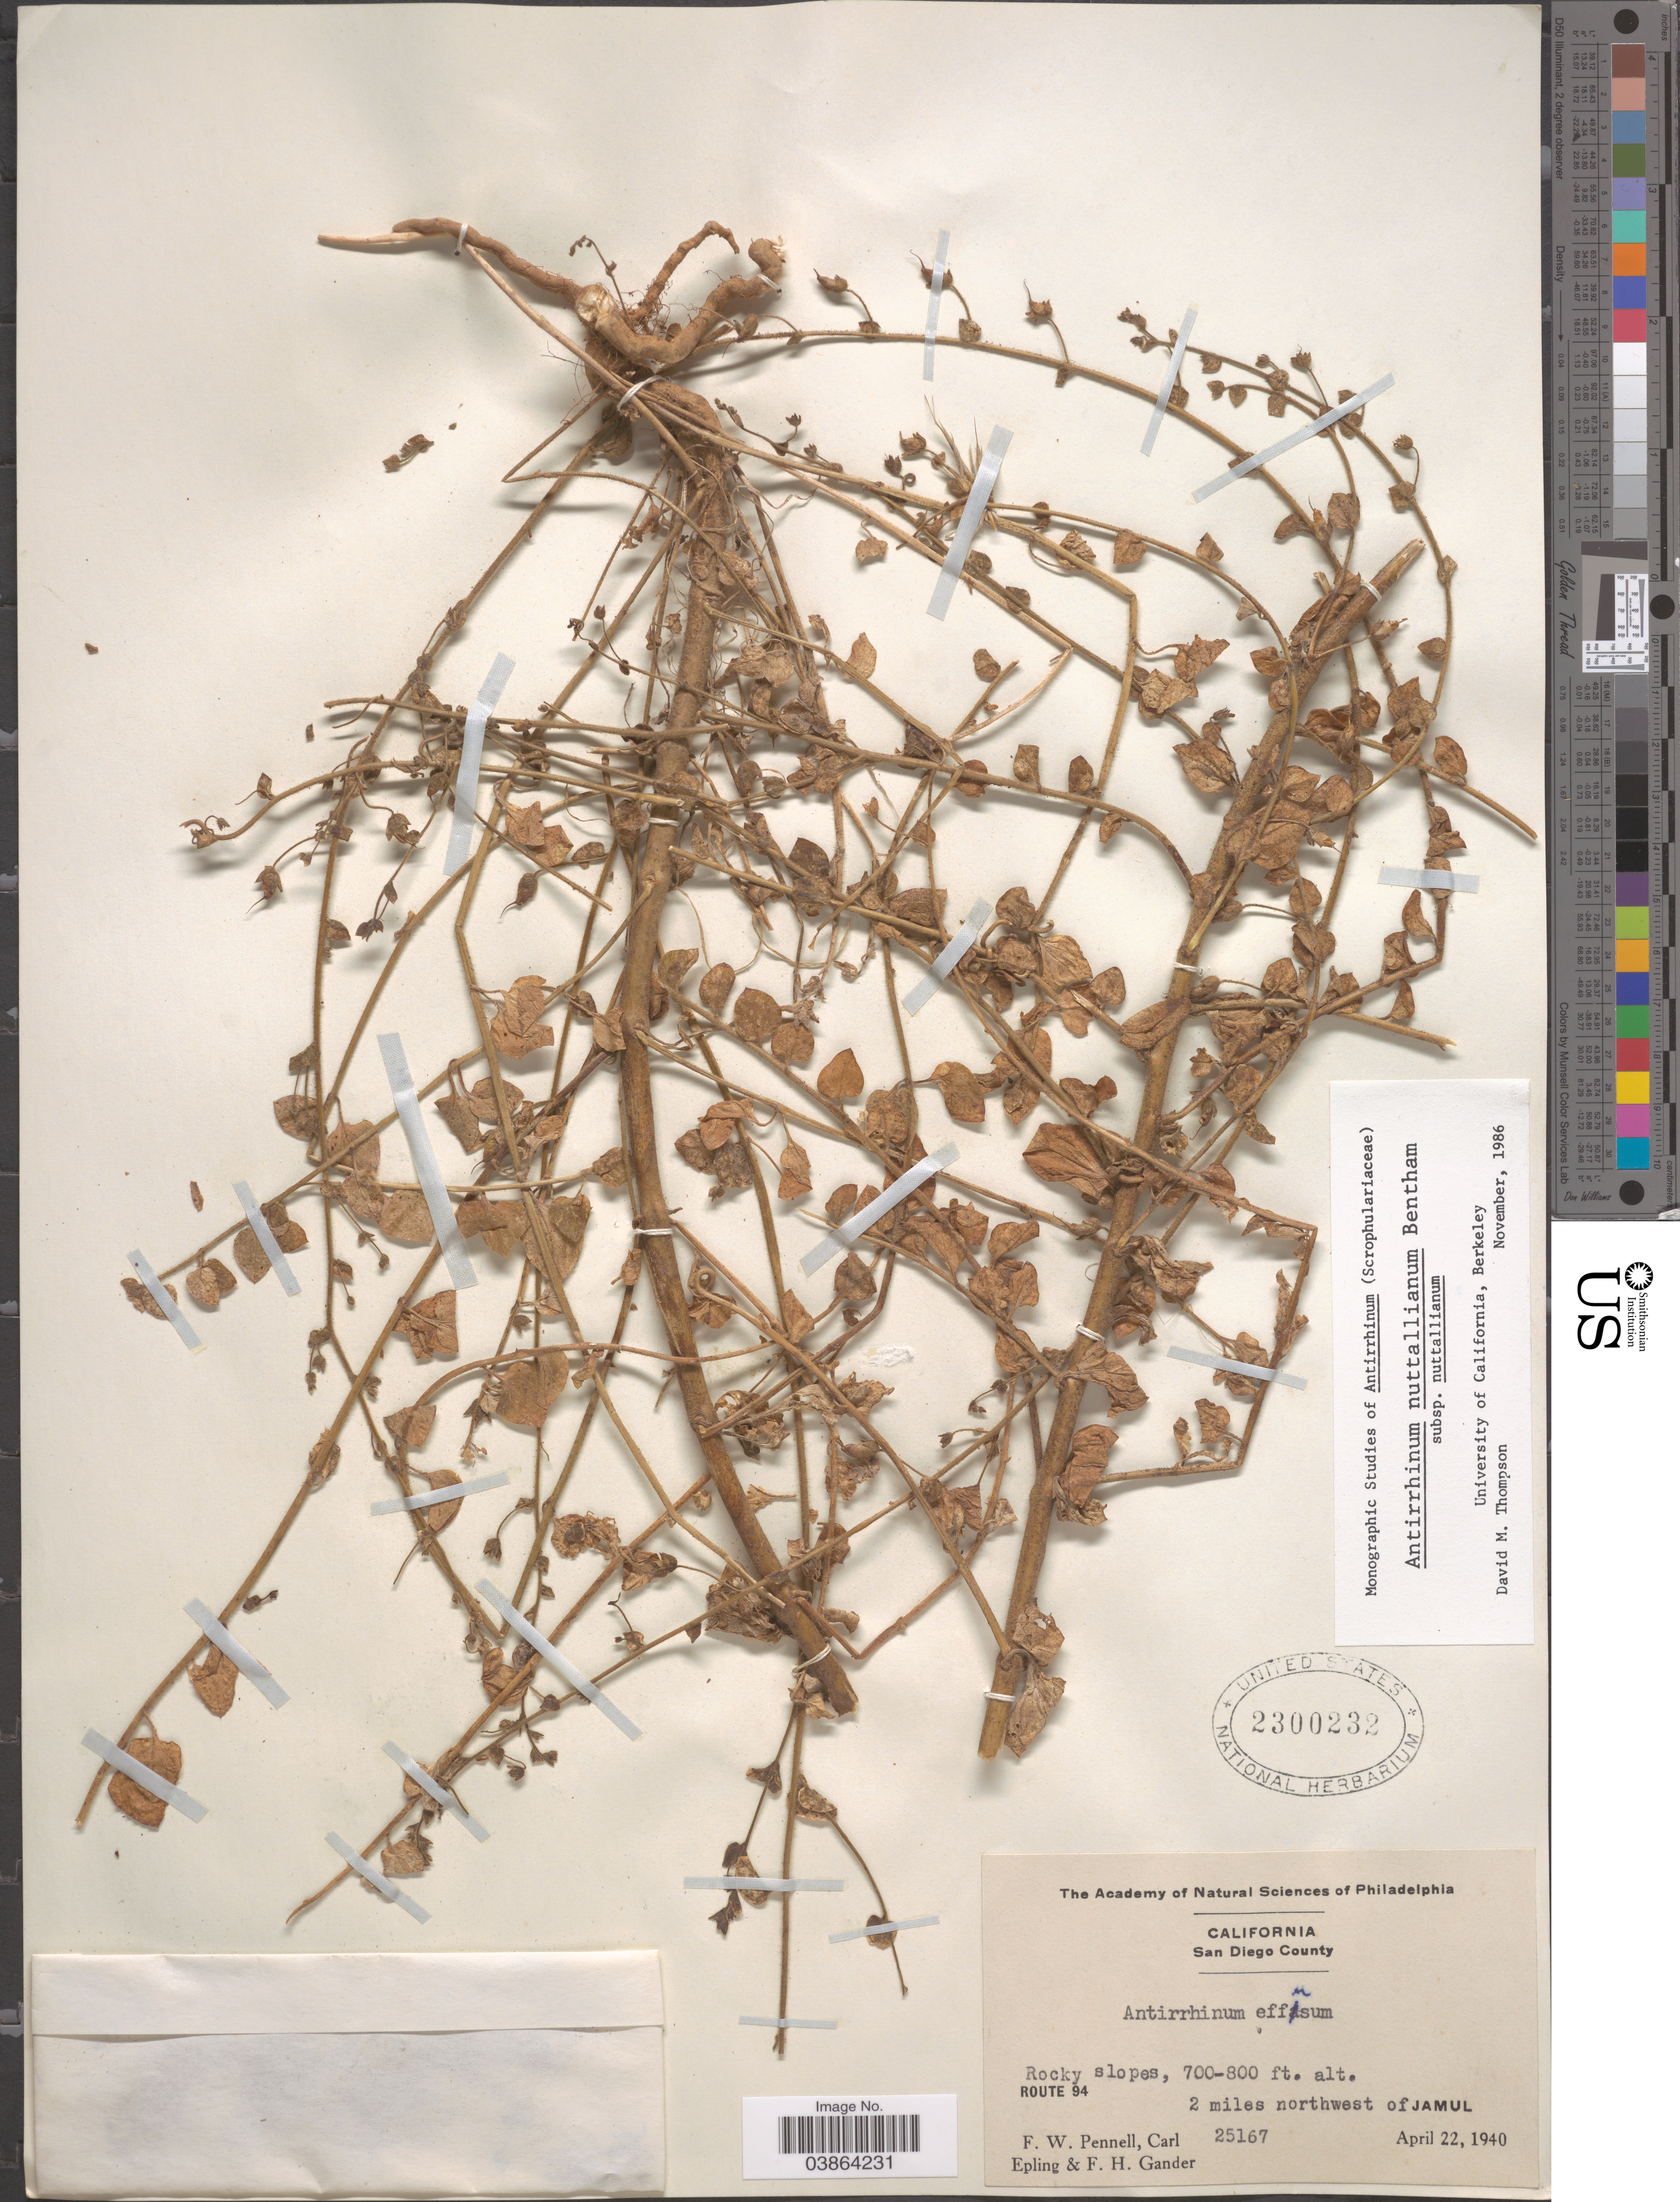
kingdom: Plantae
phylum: Tracheophyta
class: Magnoliopsida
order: Lamiales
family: Plantaginaceae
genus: Sairocarpus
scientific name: Sairocarpus nuttallianus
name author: (Benth.) D.A. Sutton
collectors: F. W. Pennell, C. C. Epling & F. Gander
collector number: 25167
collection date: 1940-04-22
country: United States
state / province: California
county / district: San Diego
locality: San Diego County. Rocky slopes. Route 94. 2 miles northwest of Jamul.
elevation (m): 213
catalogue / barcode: US 2300232